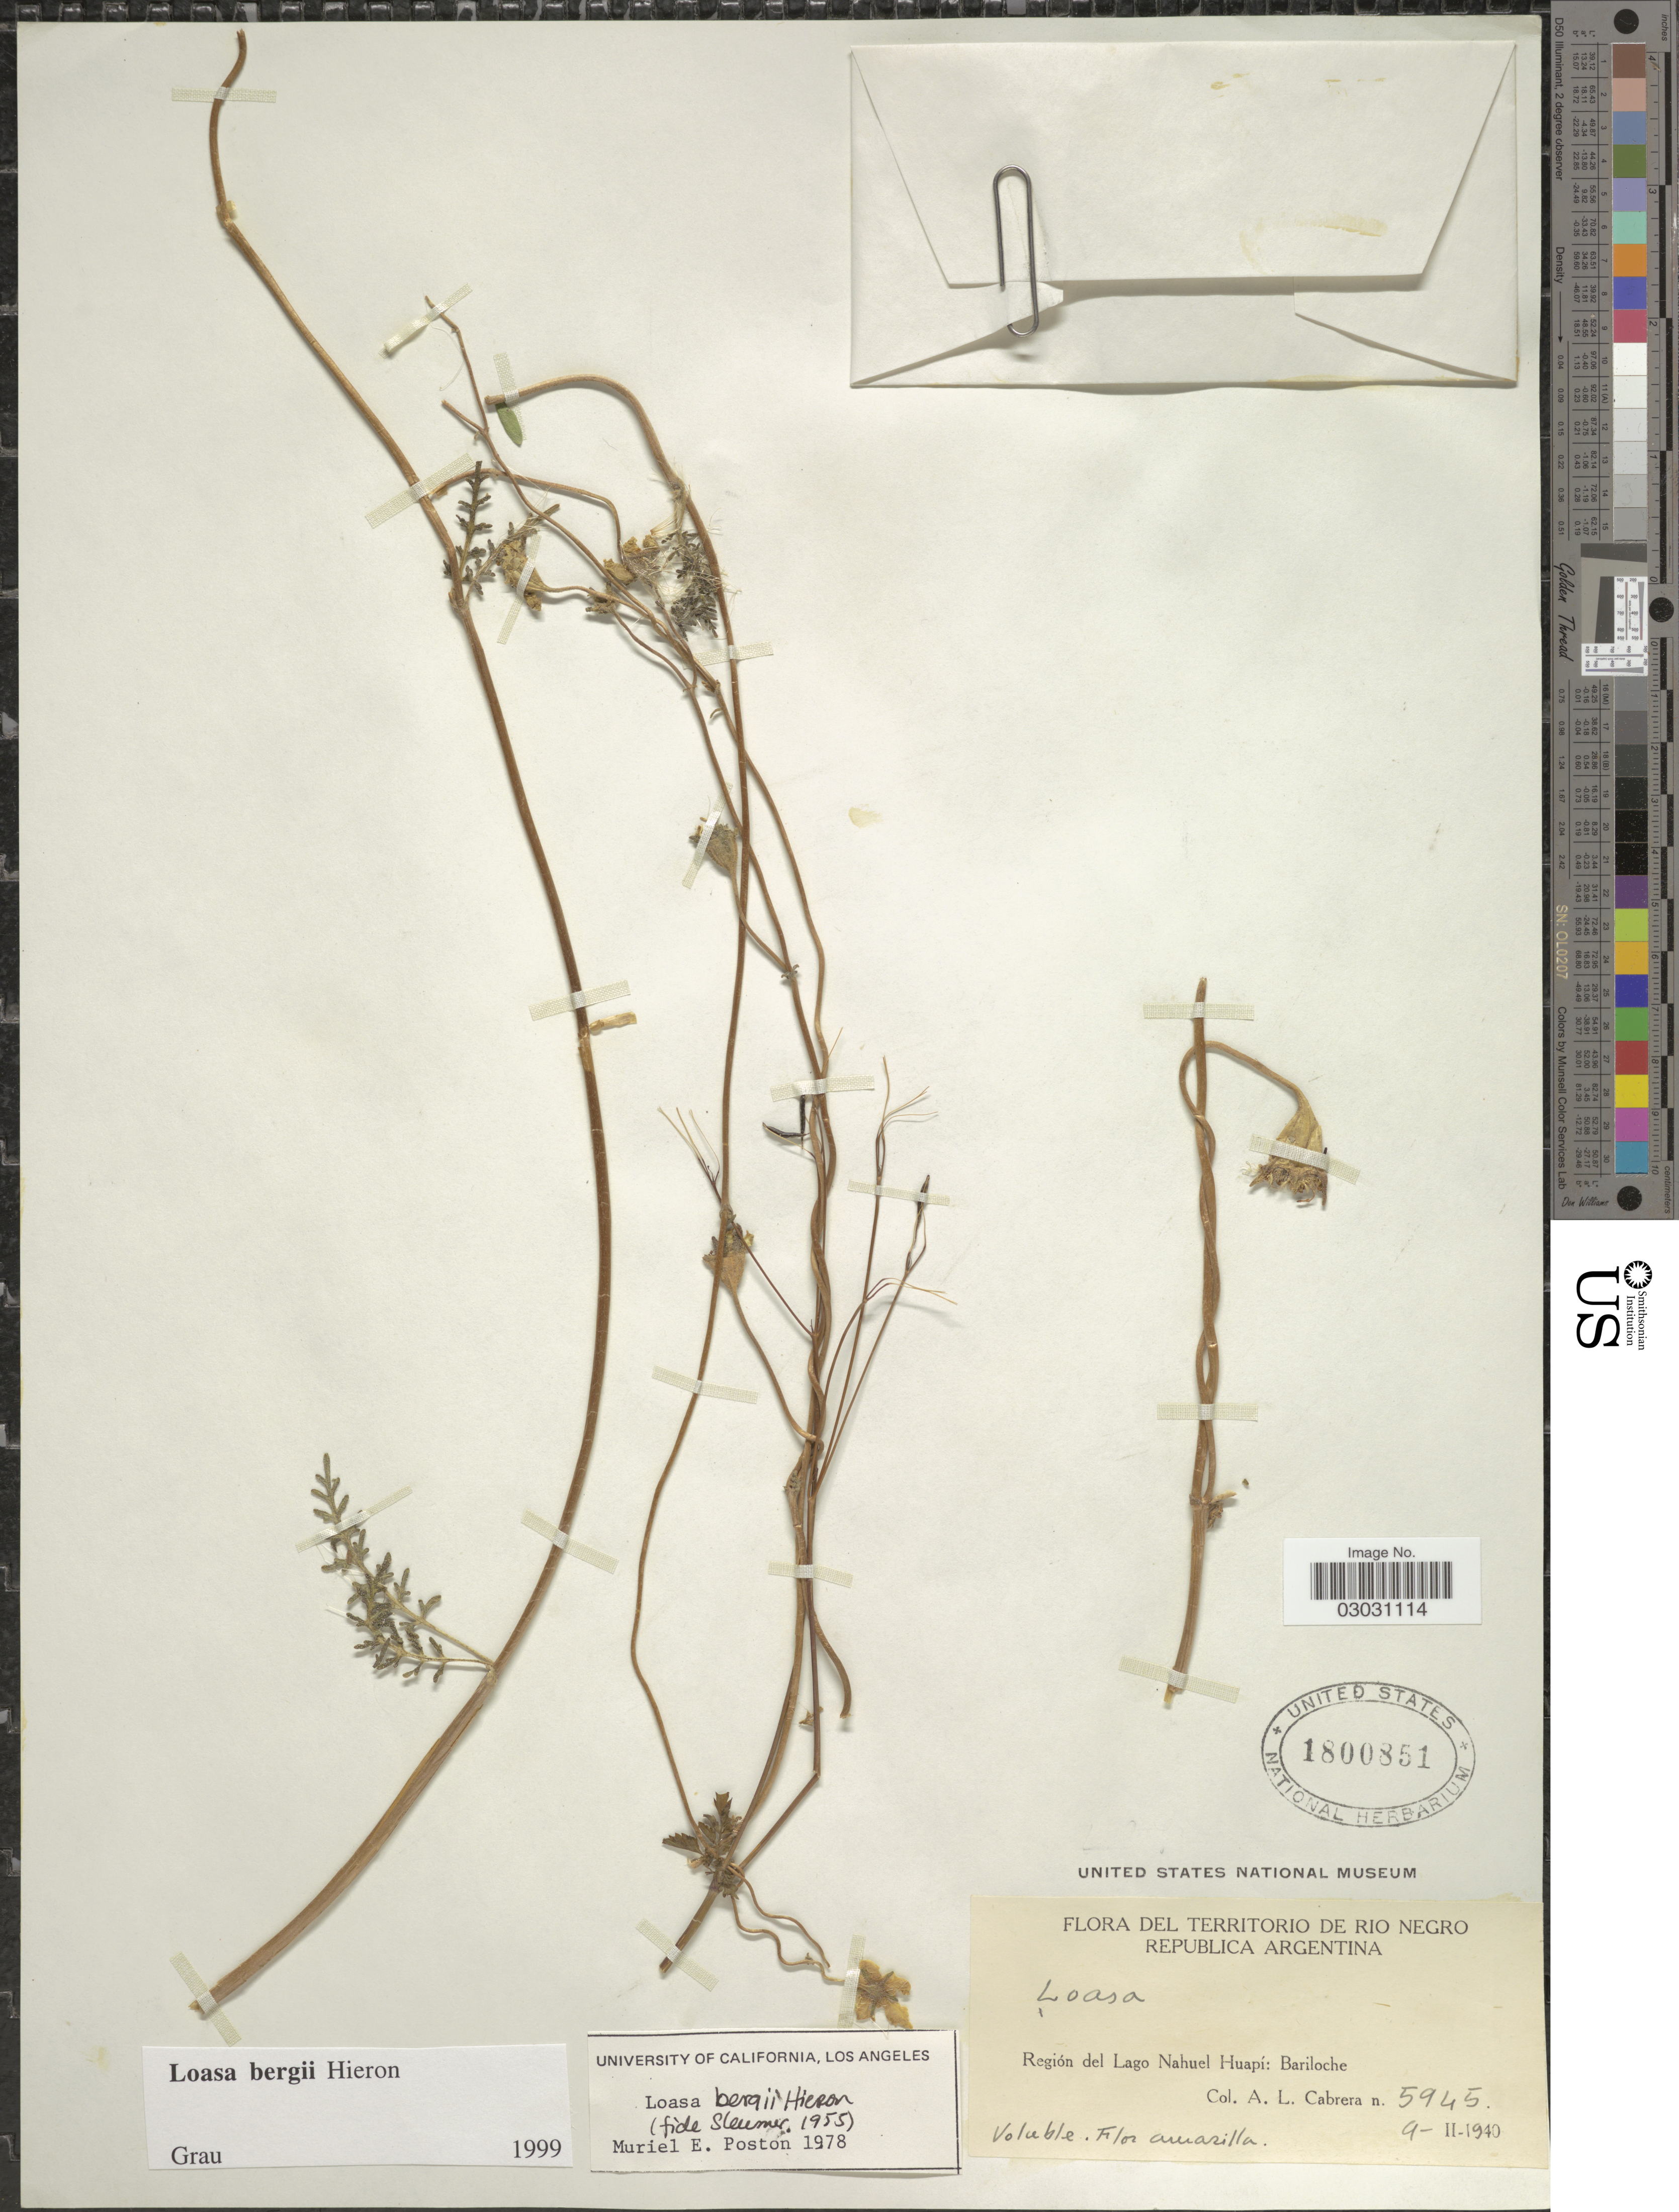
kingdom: Plantae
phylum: Tracheophyta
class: Magnoliopsida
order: Cornales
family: Loasaceae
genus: Pinnasa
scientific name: Pinnasa bergii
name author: (Hieron.) Weigend & R. H. Acuña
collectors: A. L. Cabrera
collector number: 5945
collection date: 1940-02-09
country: Argentina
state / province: Rio Negro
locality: Del Territorio De Rio Negro, Región del Lago Nahuel Huapí: Bariloche.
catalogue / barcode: US 1800851